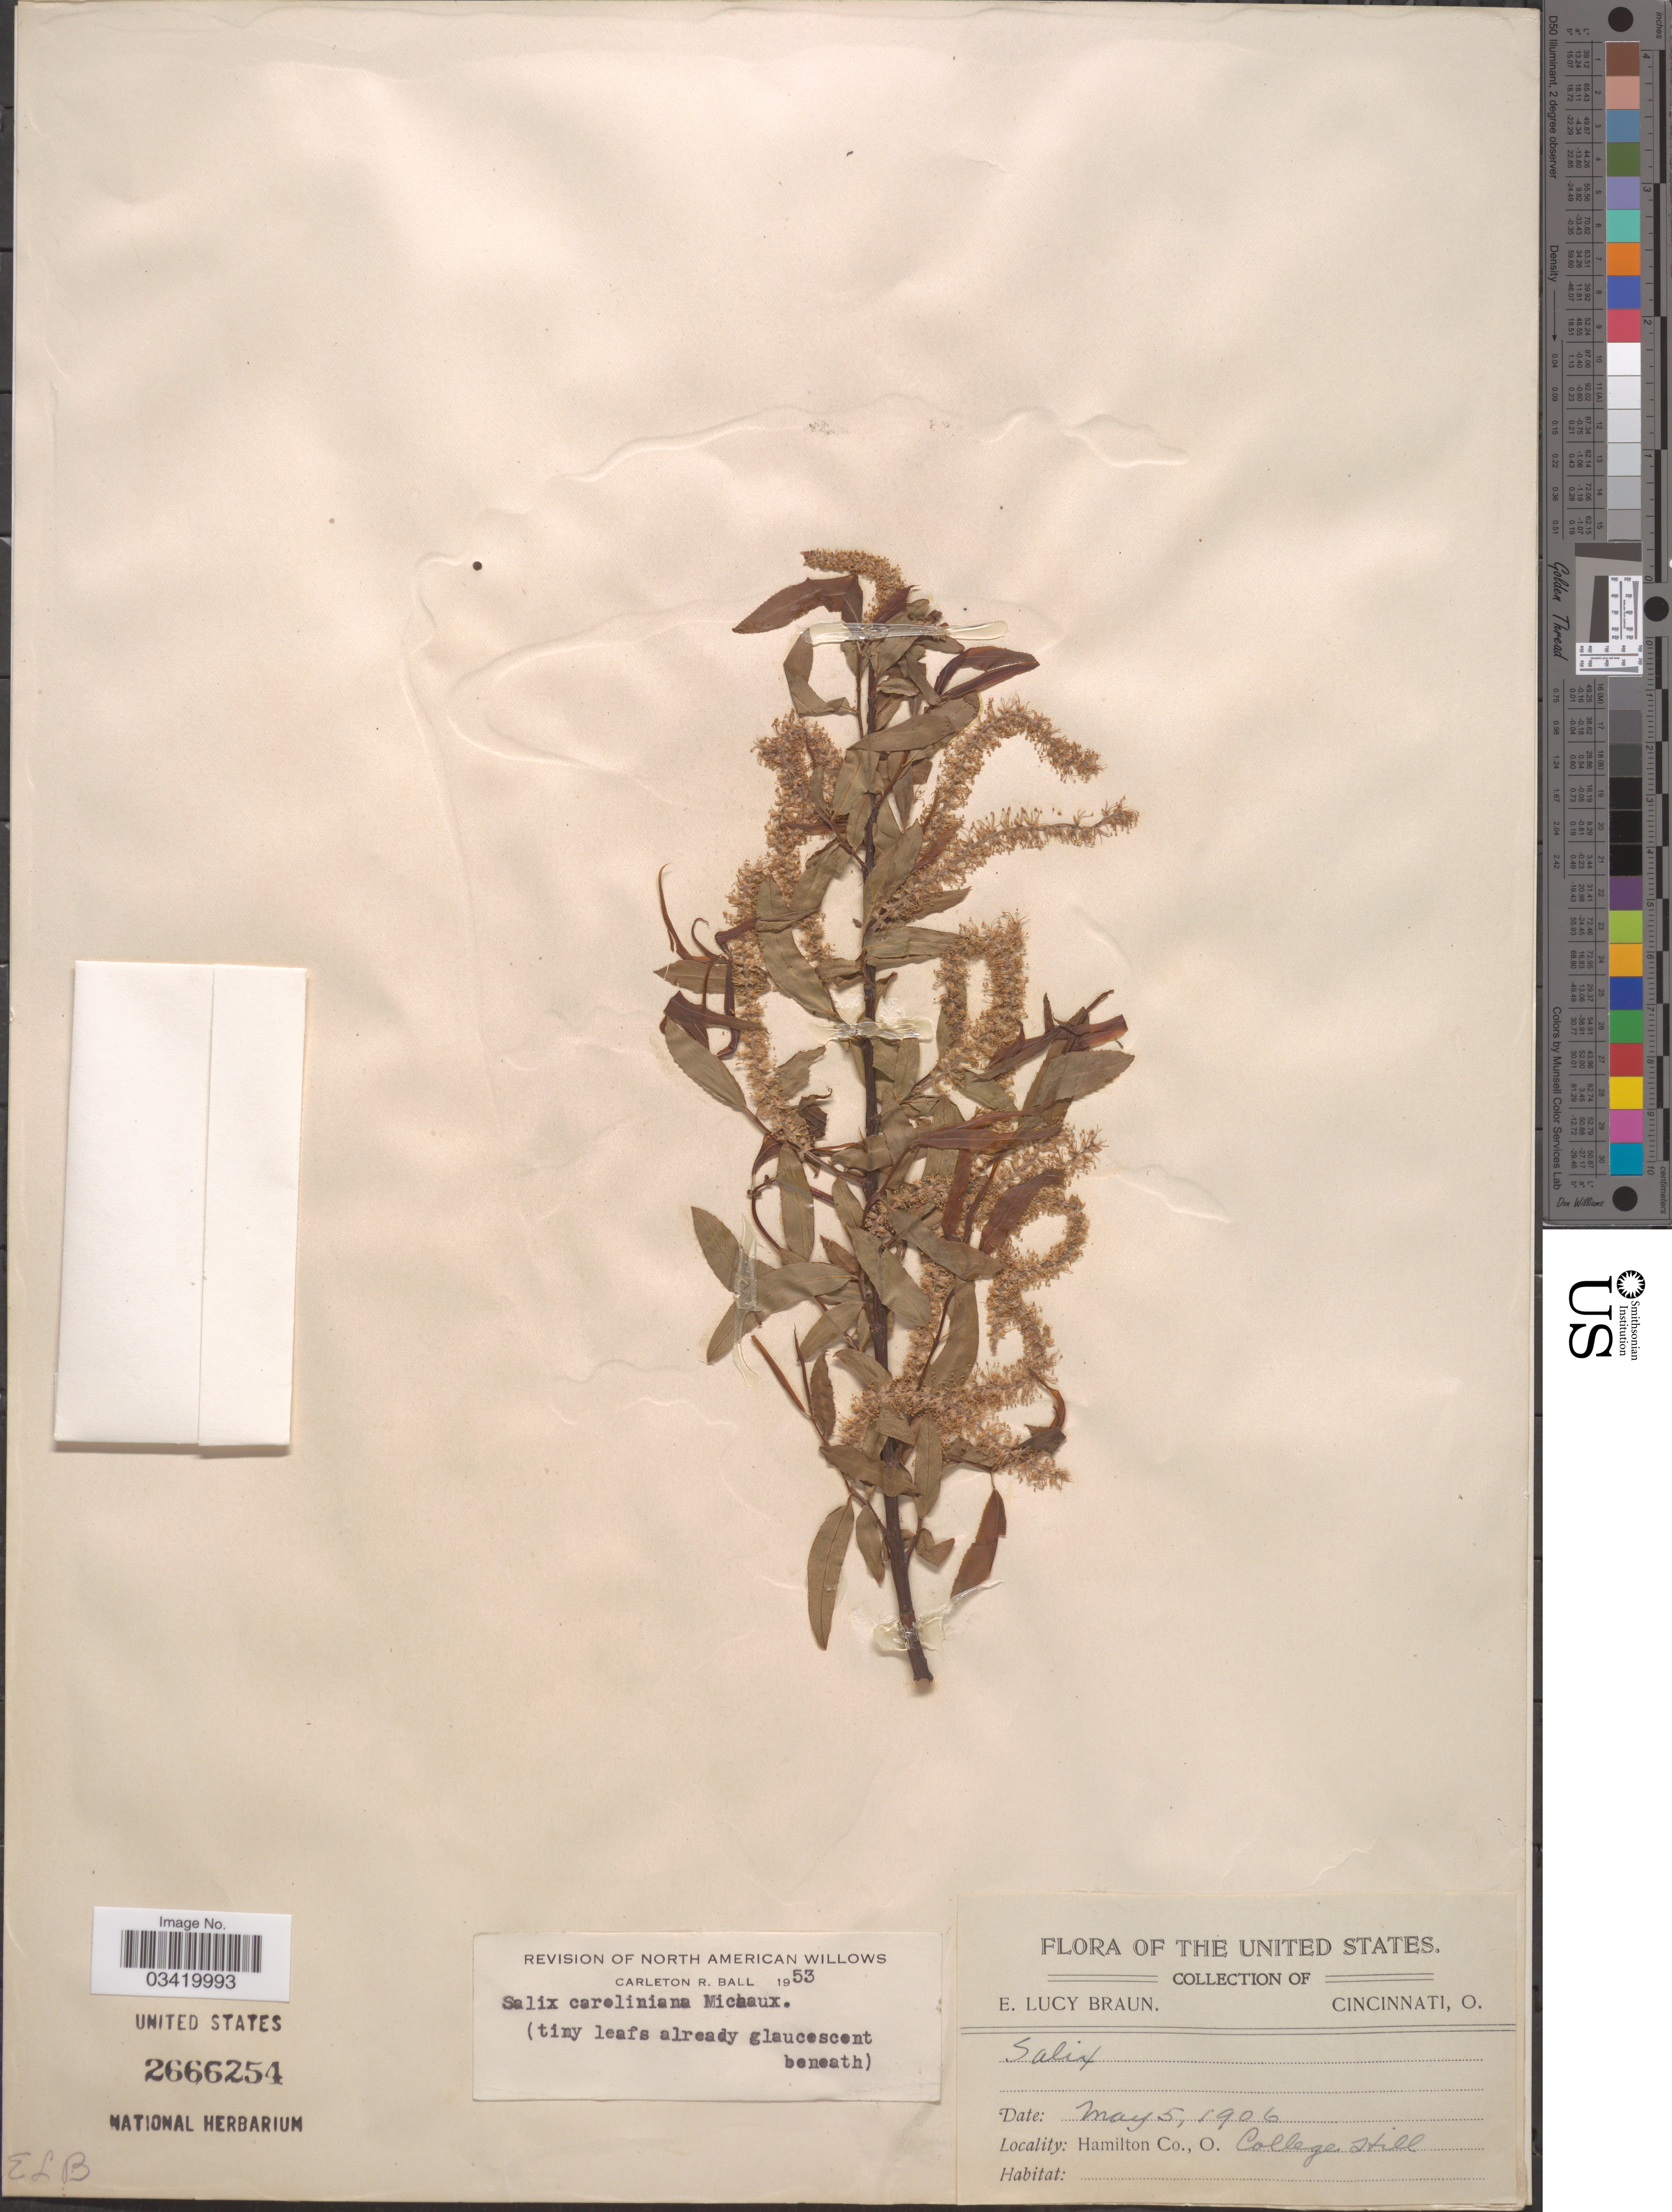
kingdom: Plantae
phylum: Tracheophyta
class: Magnoliopsida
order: Malpighiales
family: Salicaceae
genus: Salix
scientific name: Salix caroliniana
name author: Michx.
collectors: E. L. Braun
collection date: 1906-05-05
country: United States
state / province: Ohio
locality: Hamilton Co., College Hill.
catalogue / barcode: US 2666254